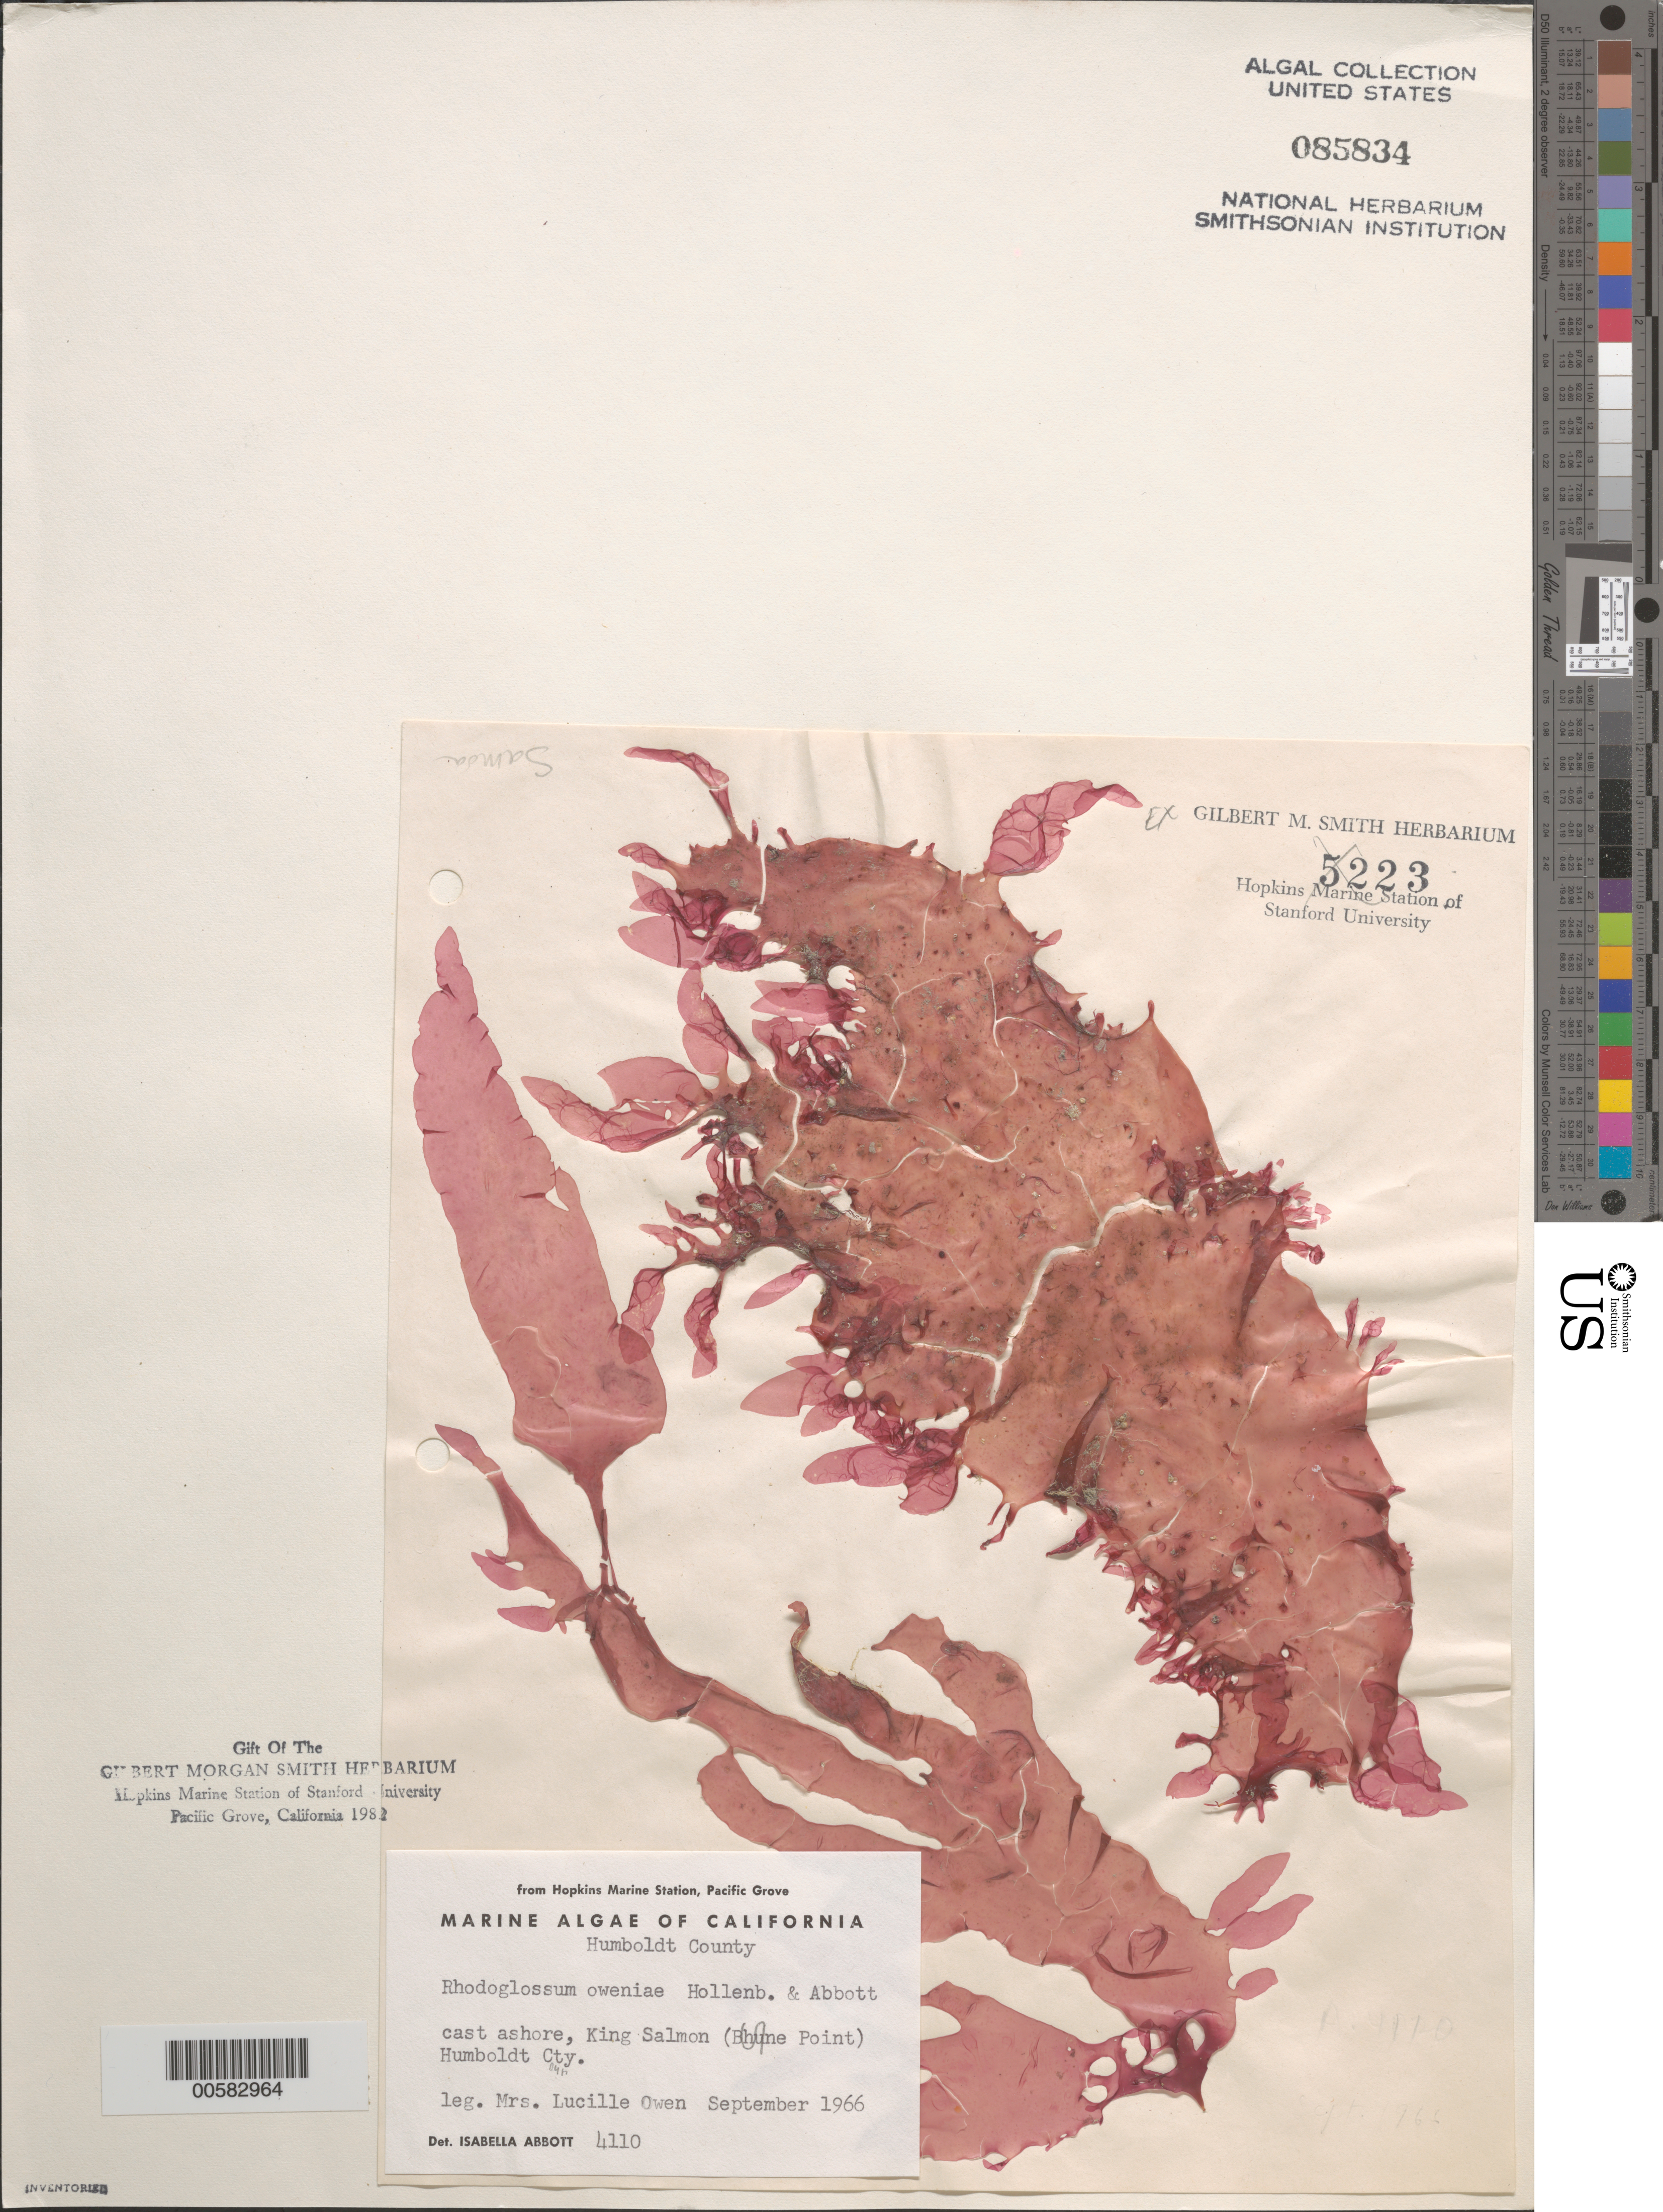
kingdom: Plantae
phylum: Rhodophyta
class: Florideophyceae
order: Gigartinales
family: Gigartinaceae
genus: Mazzaella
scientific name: Mazzaella californica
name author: (J. Agardh) G. De Toni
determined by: Algae name updating Project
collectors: L. Owen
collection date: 1966-09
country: United States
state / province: California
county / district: Humboldt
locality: Humboldt County. Cast ashore, King Salmon (Buhne Point).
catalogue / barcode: US 85834